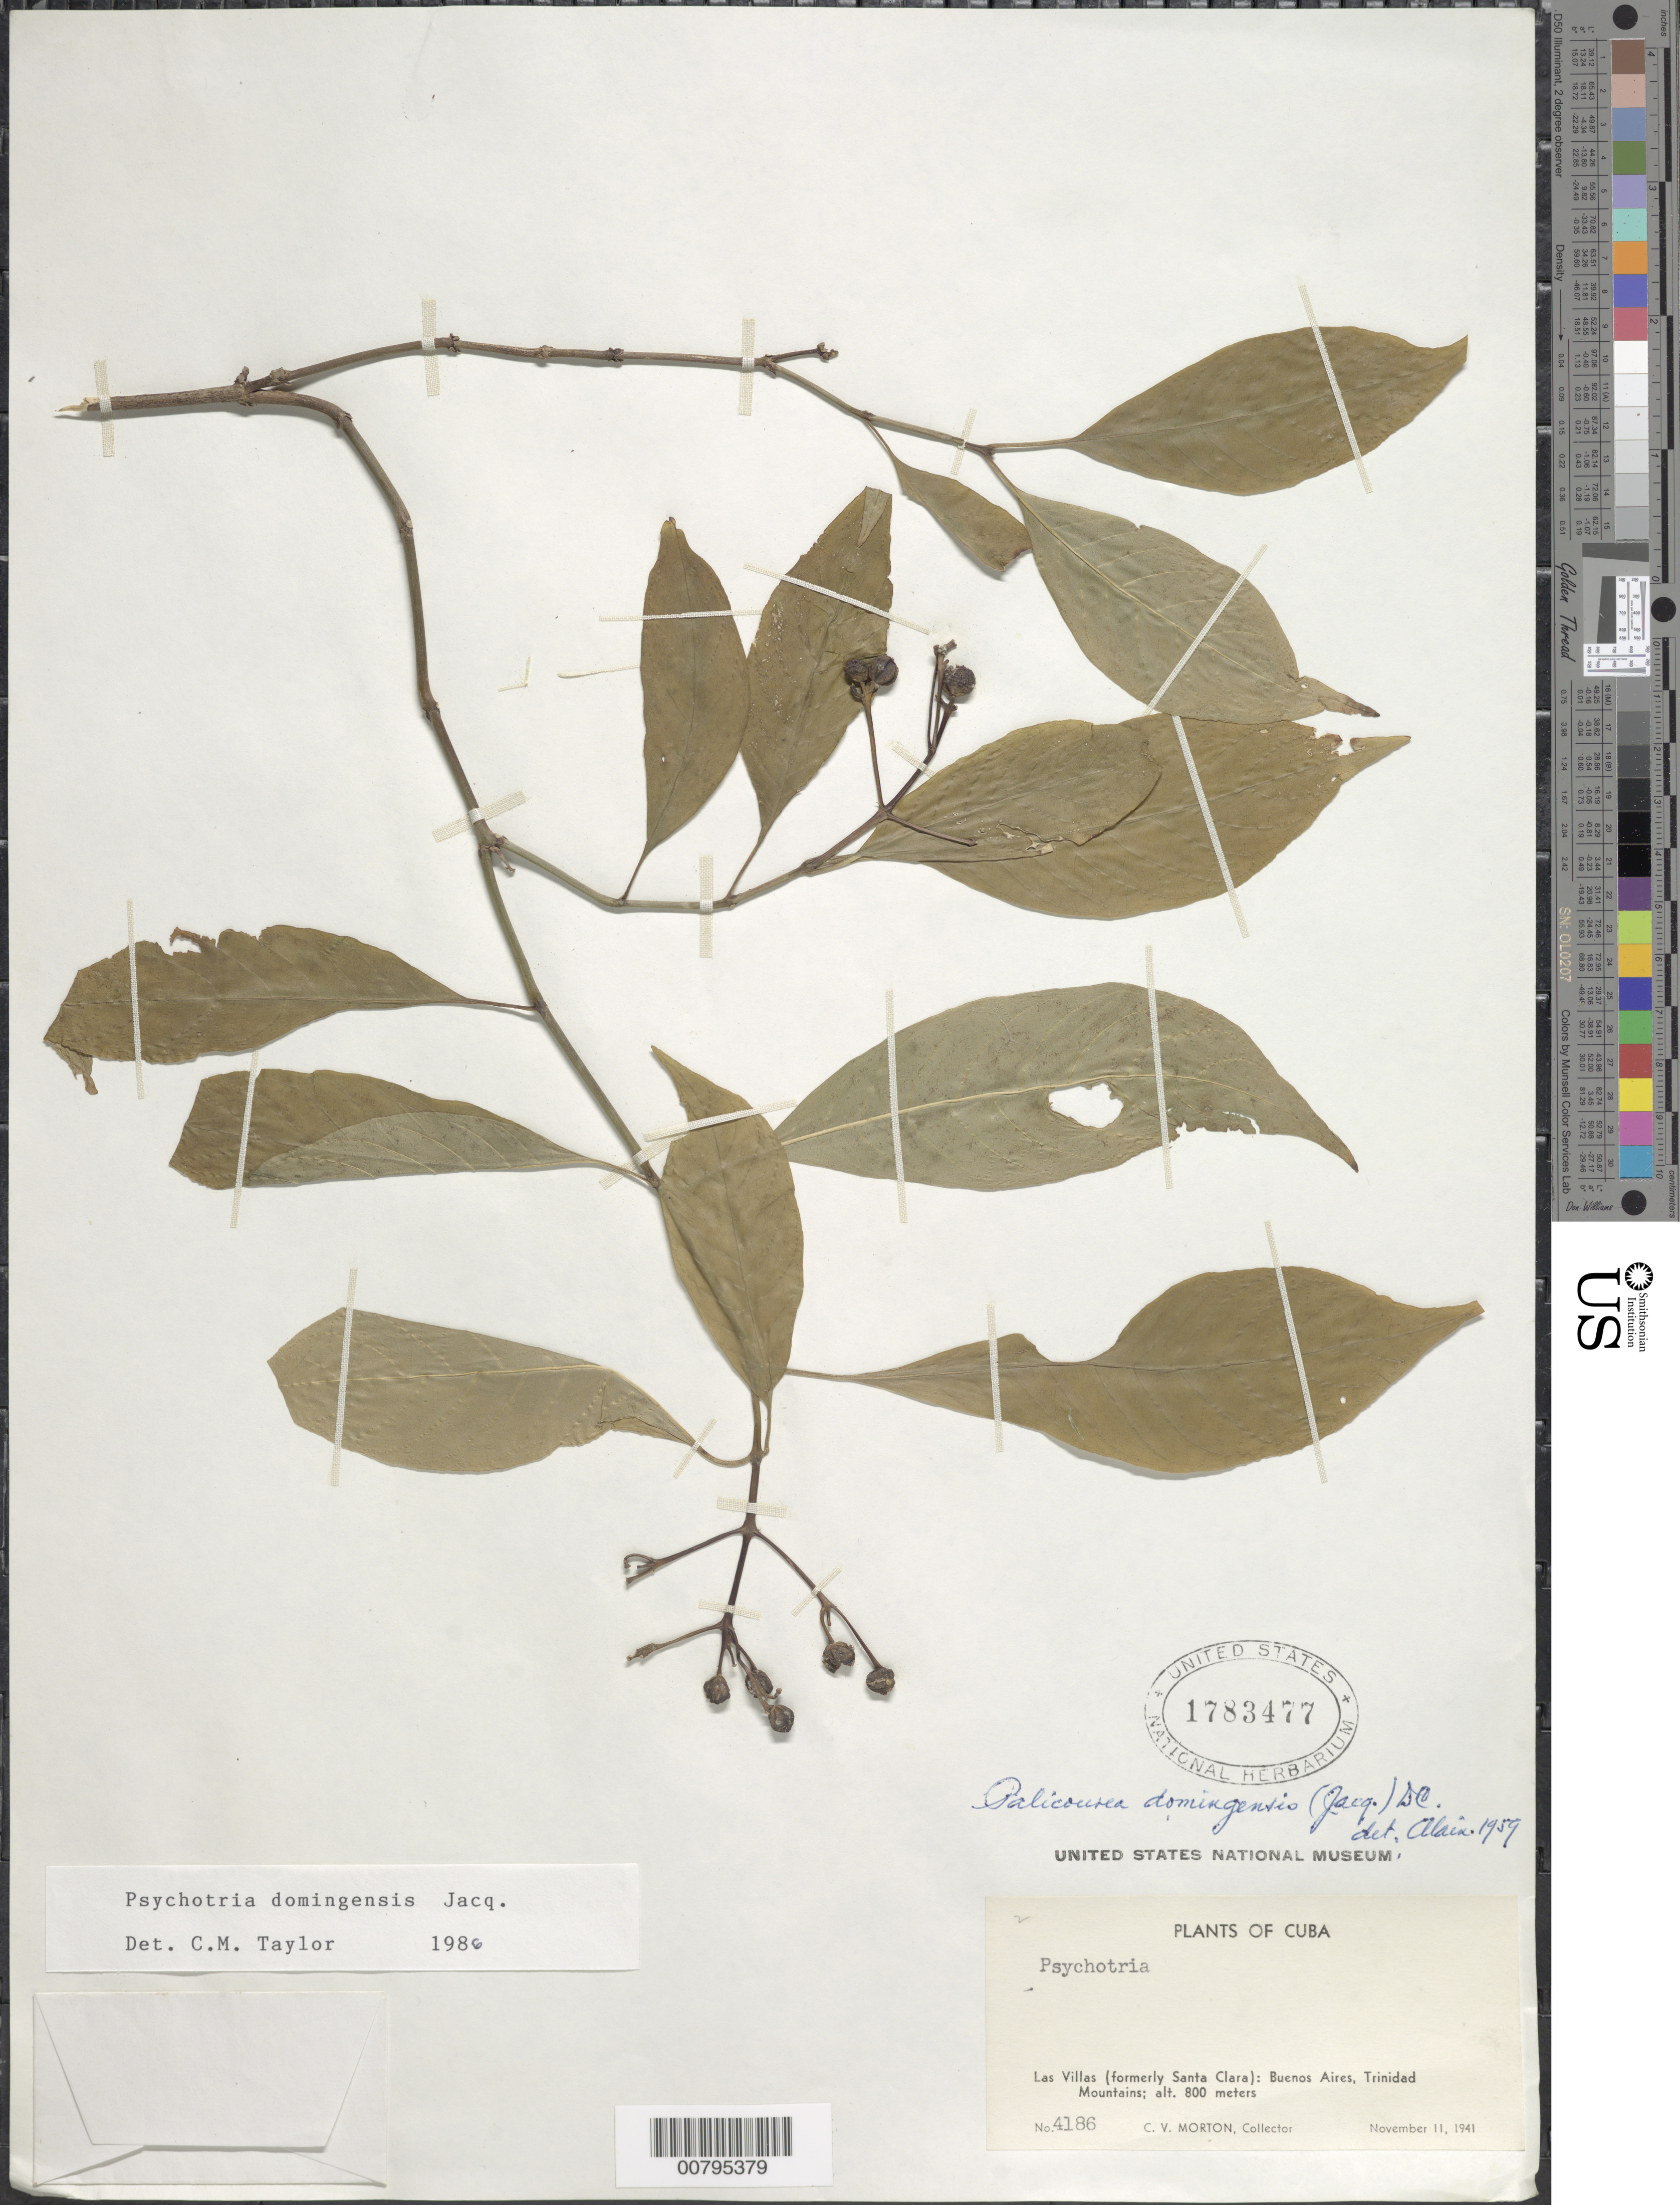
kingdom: Plantae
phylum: Tracheophyta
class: Magnoliopsida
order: Gentianales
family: Rubiaceae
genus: Psychotria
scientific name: Psychotria domingensis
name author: Jacq.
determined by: Taylor, Charlotte M.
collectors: C. V. Morton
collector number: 4186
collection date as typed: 11 Nov 1941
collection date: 1941-11-11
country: Cuba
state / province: Las Villas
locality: Buenos Aires, Trinidad Mountains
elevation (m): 800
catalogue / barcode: US 1783477